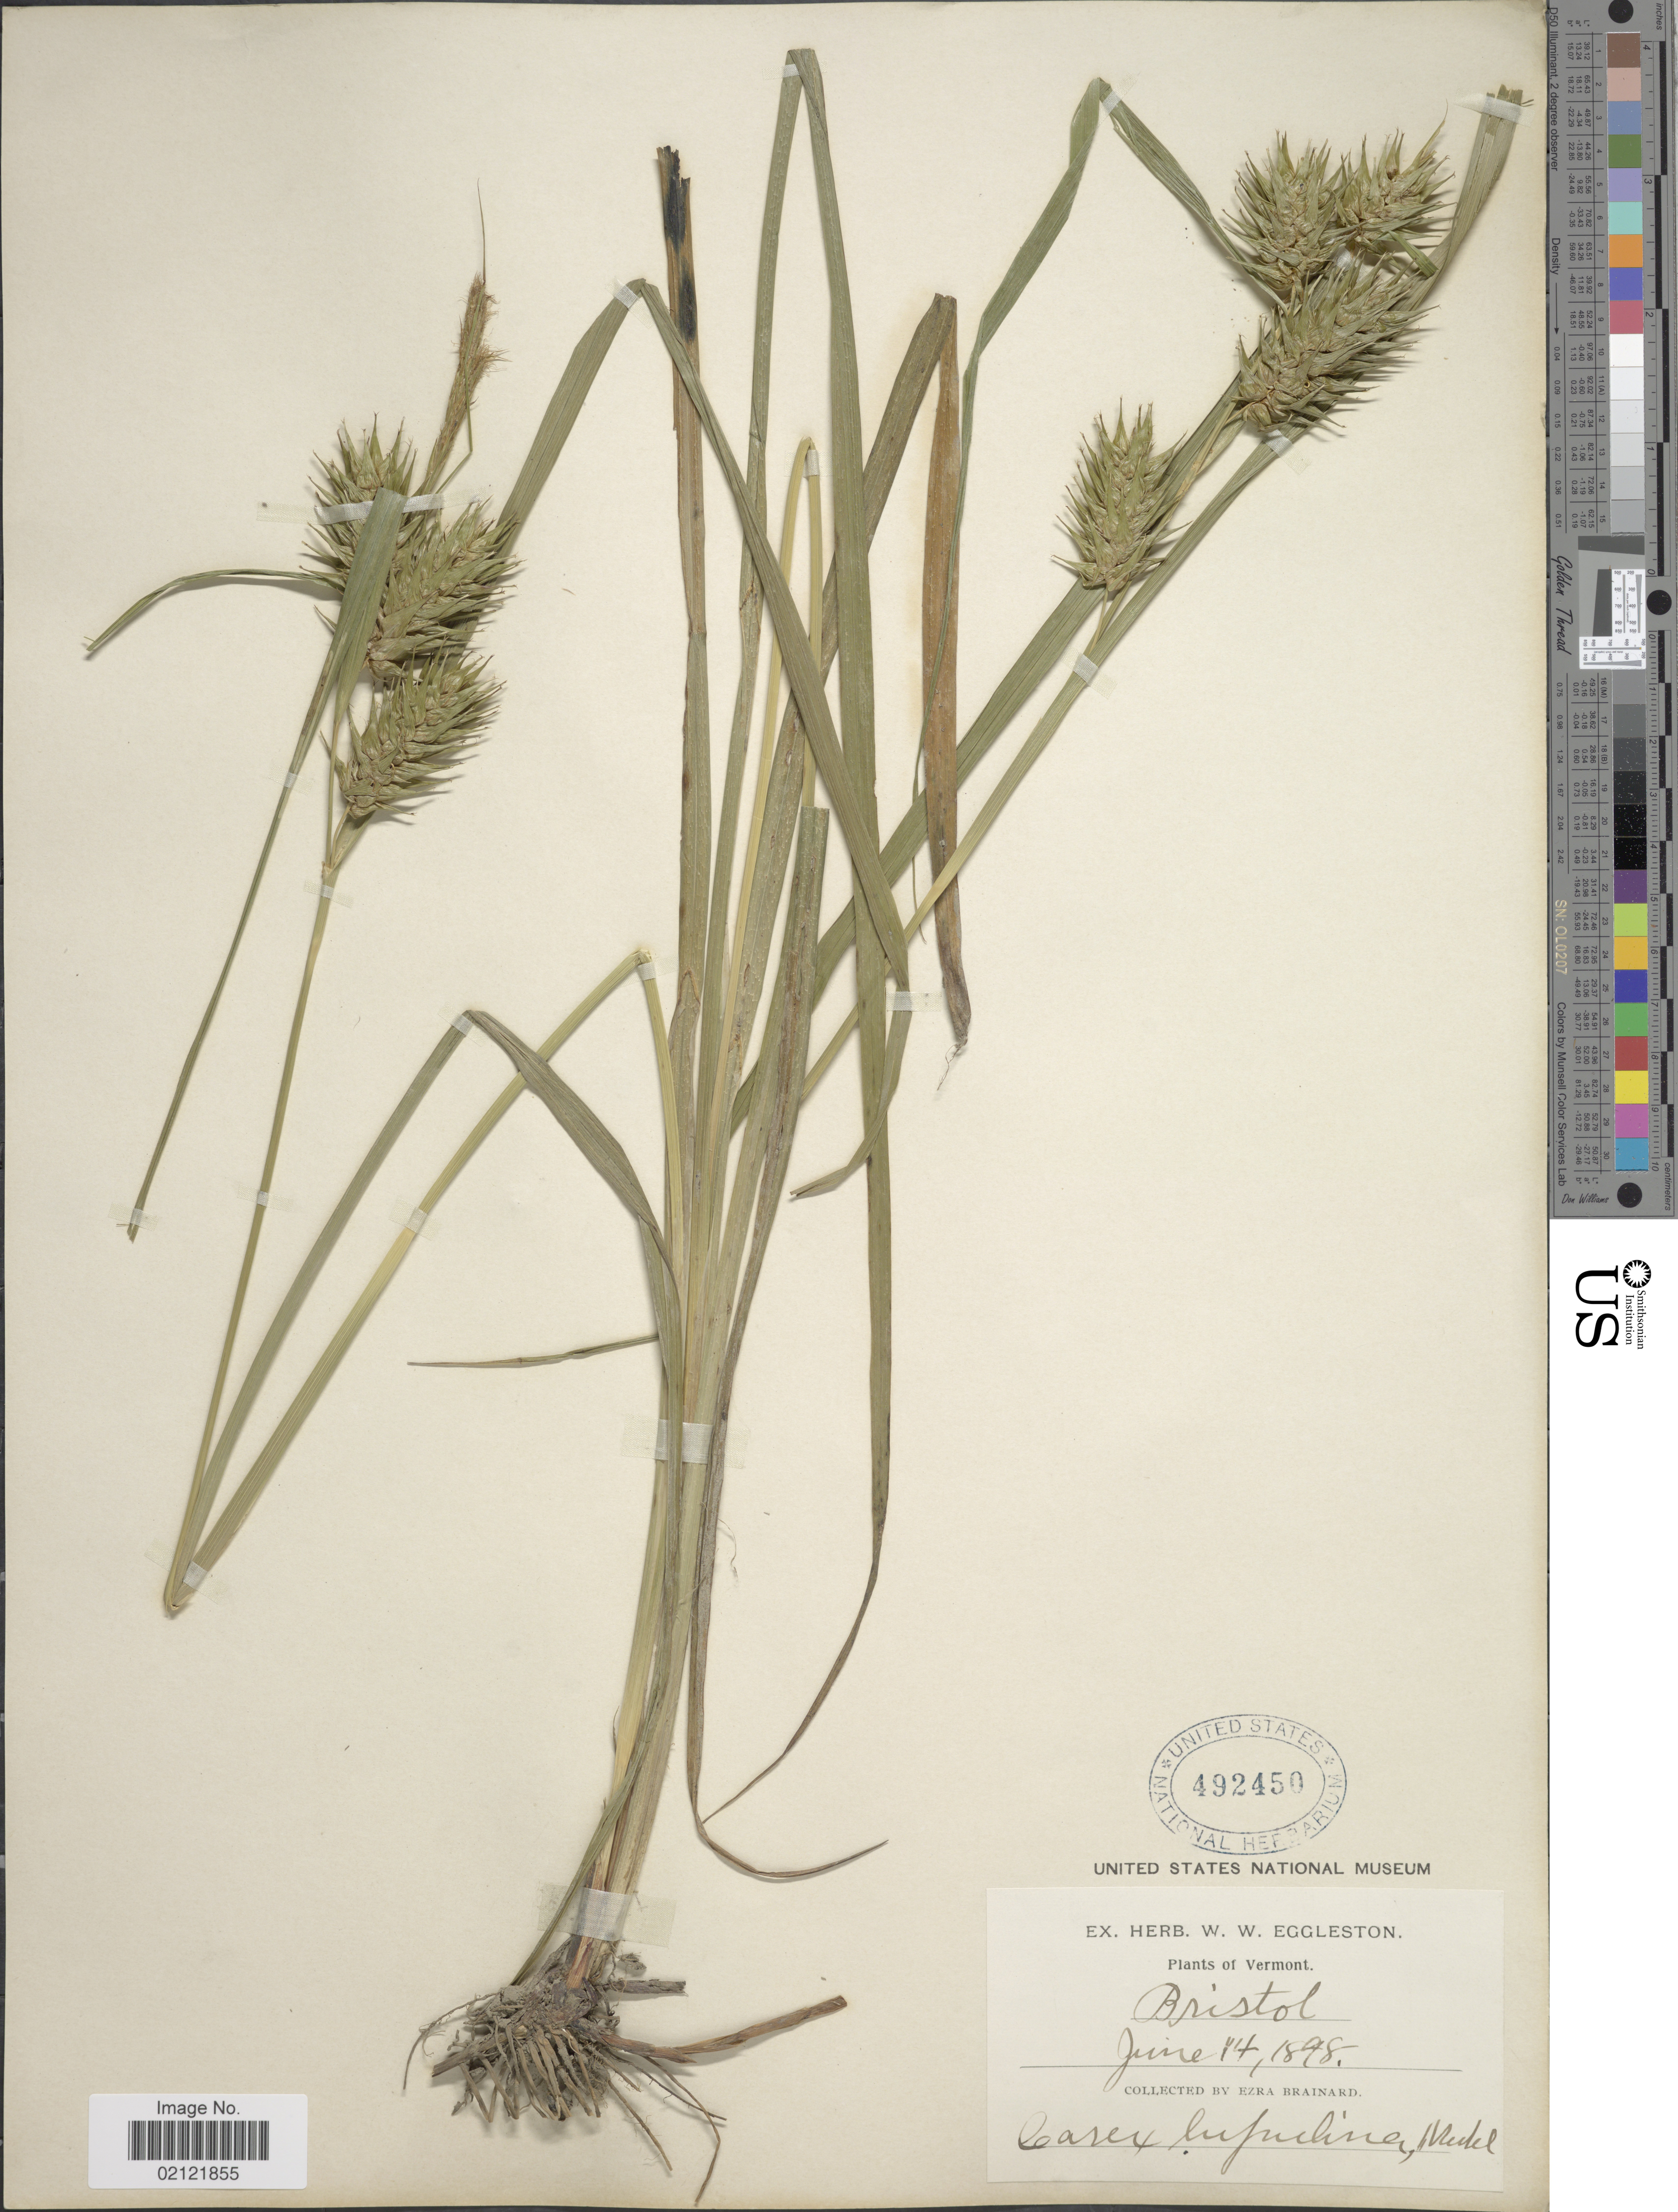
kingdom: Plantae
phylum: Tracheophyta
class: Liliopsida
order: Poales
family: Cyperaceae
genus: Carex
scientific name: Carex lupulina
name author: Muhl. ex Willd.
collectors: E. Brainard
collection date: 1898-06-14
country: United States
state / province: Vermont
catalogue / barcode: US 492450